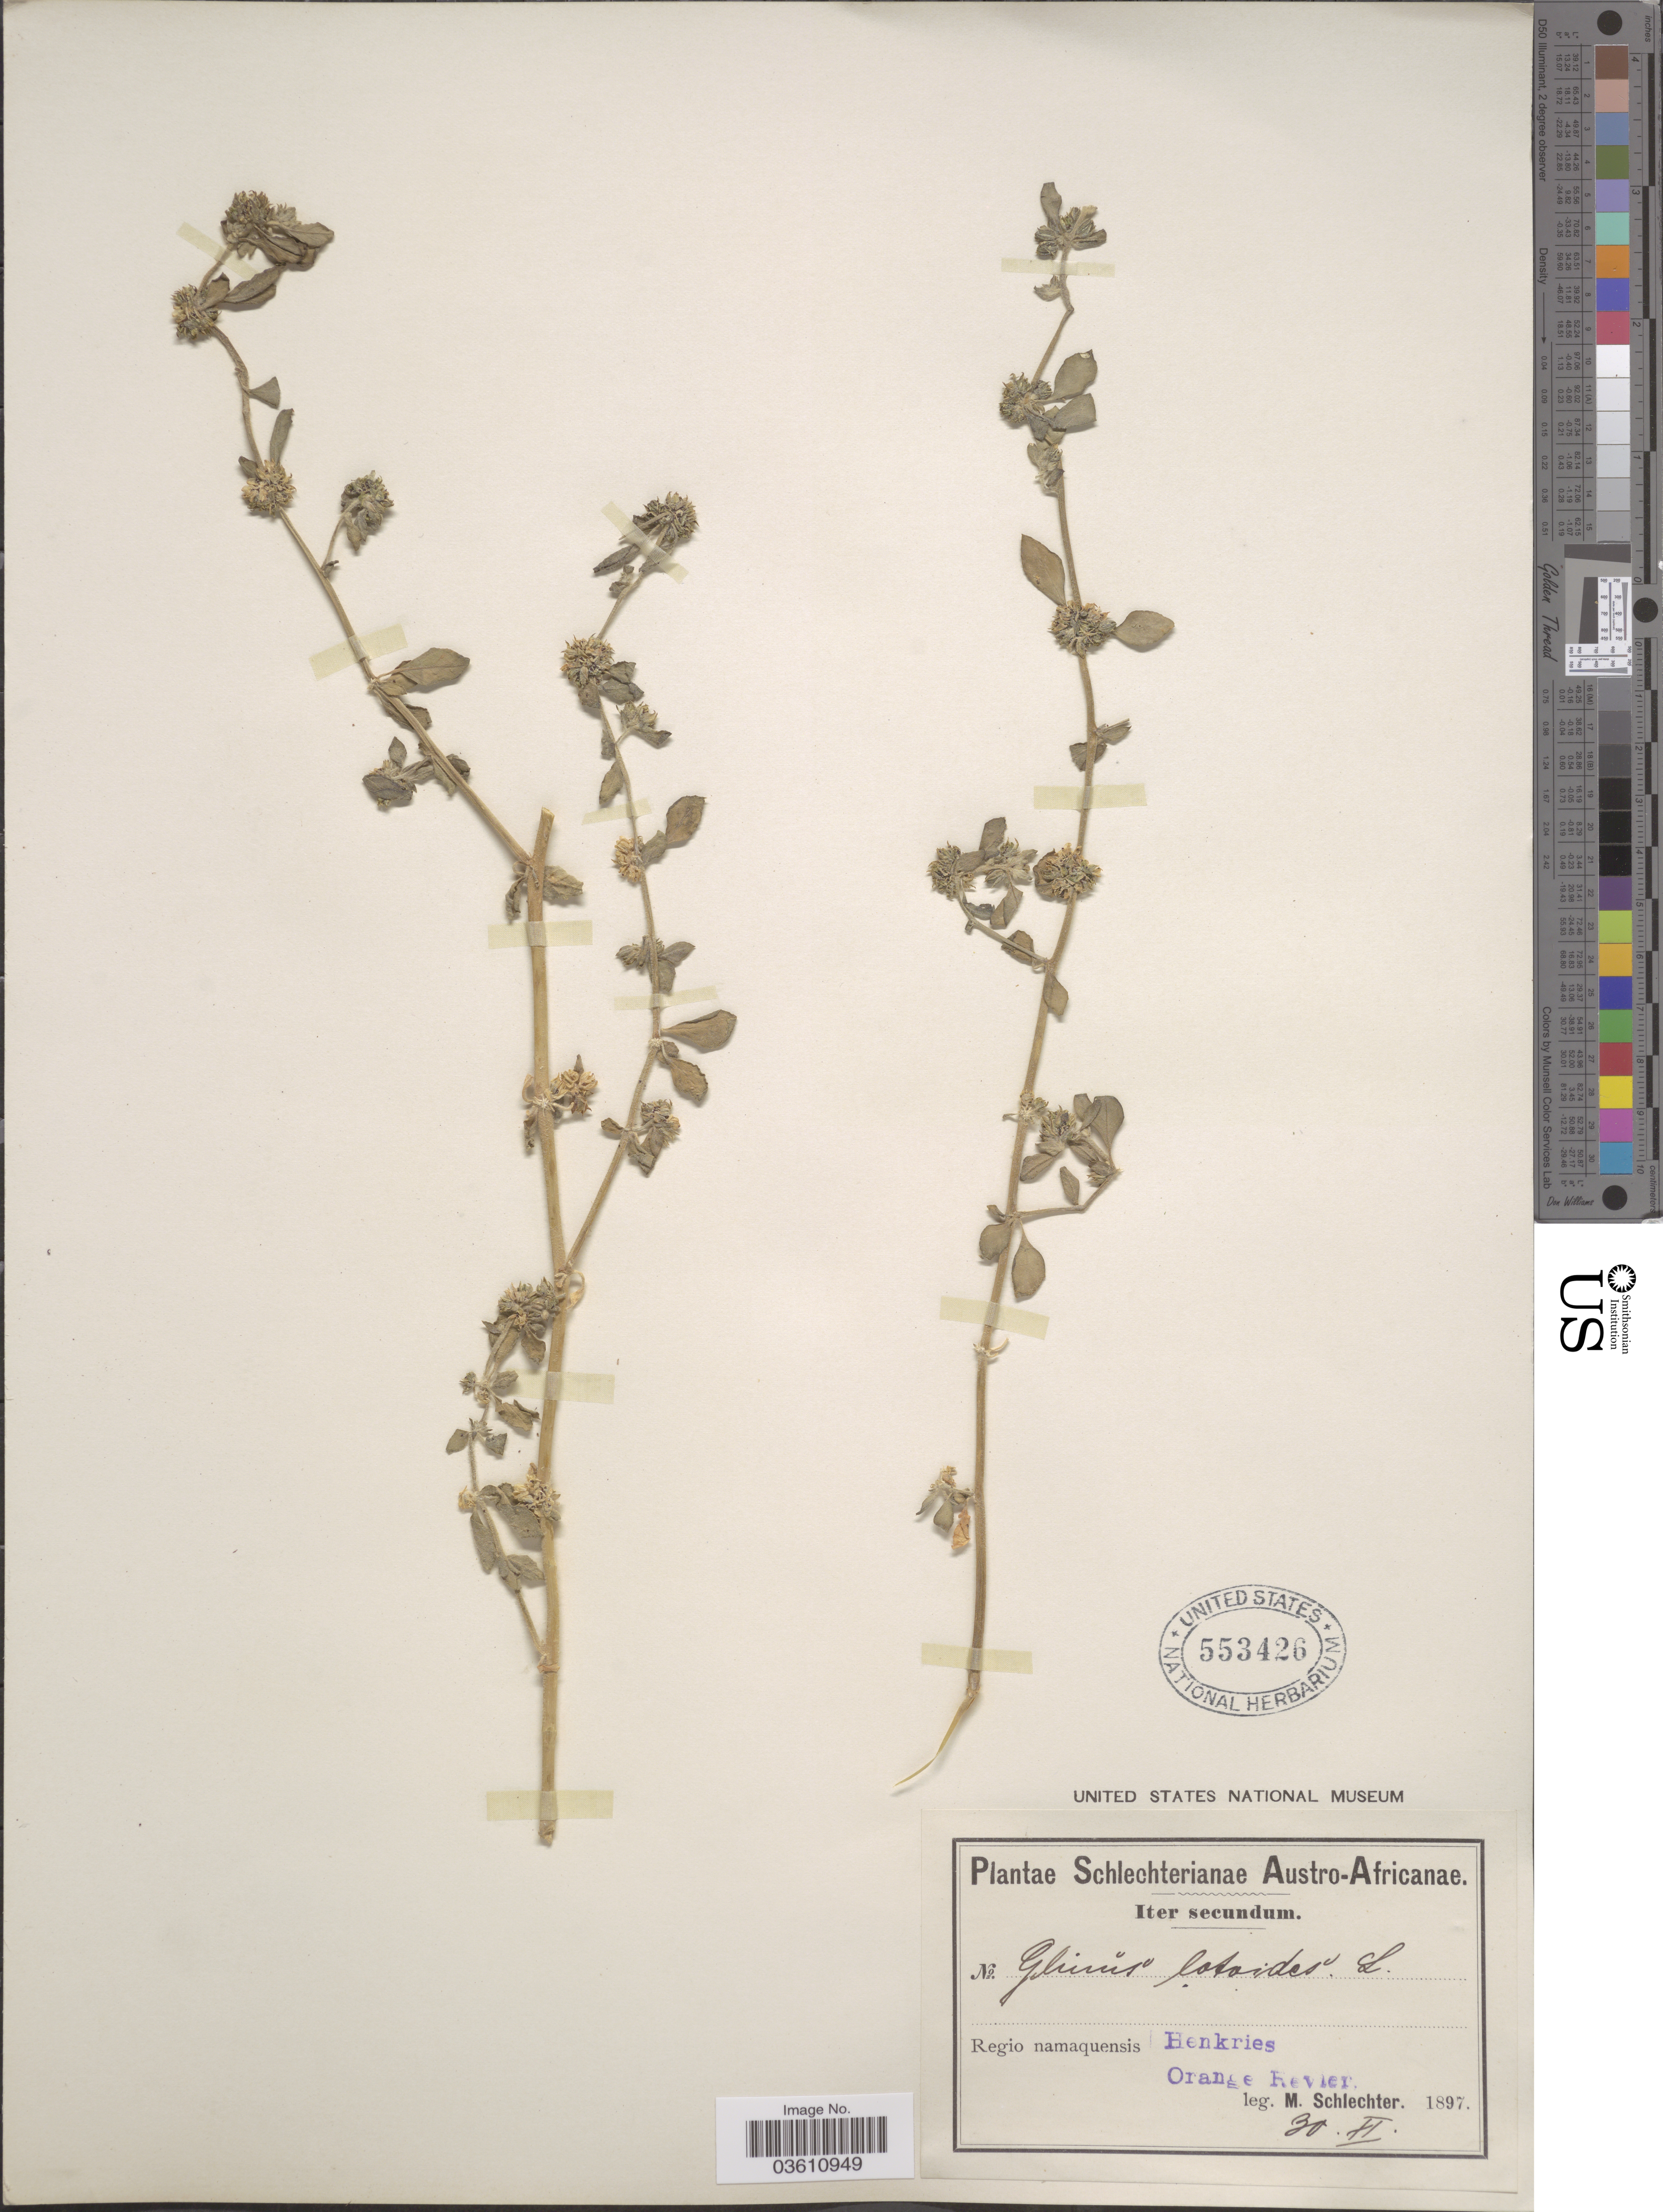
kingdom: Plantae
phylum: Tracheophyta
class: Magnoliopsida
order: Caryophyllales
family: Molluginaceae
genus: Glinus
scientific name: Glinus lotoides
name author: L.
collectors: M. Schlechter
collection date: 1897-11-30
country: South Africa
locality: Austro-Africanae. Regio namaquensis Henkries. Orange Revier.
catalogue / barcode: US 553426